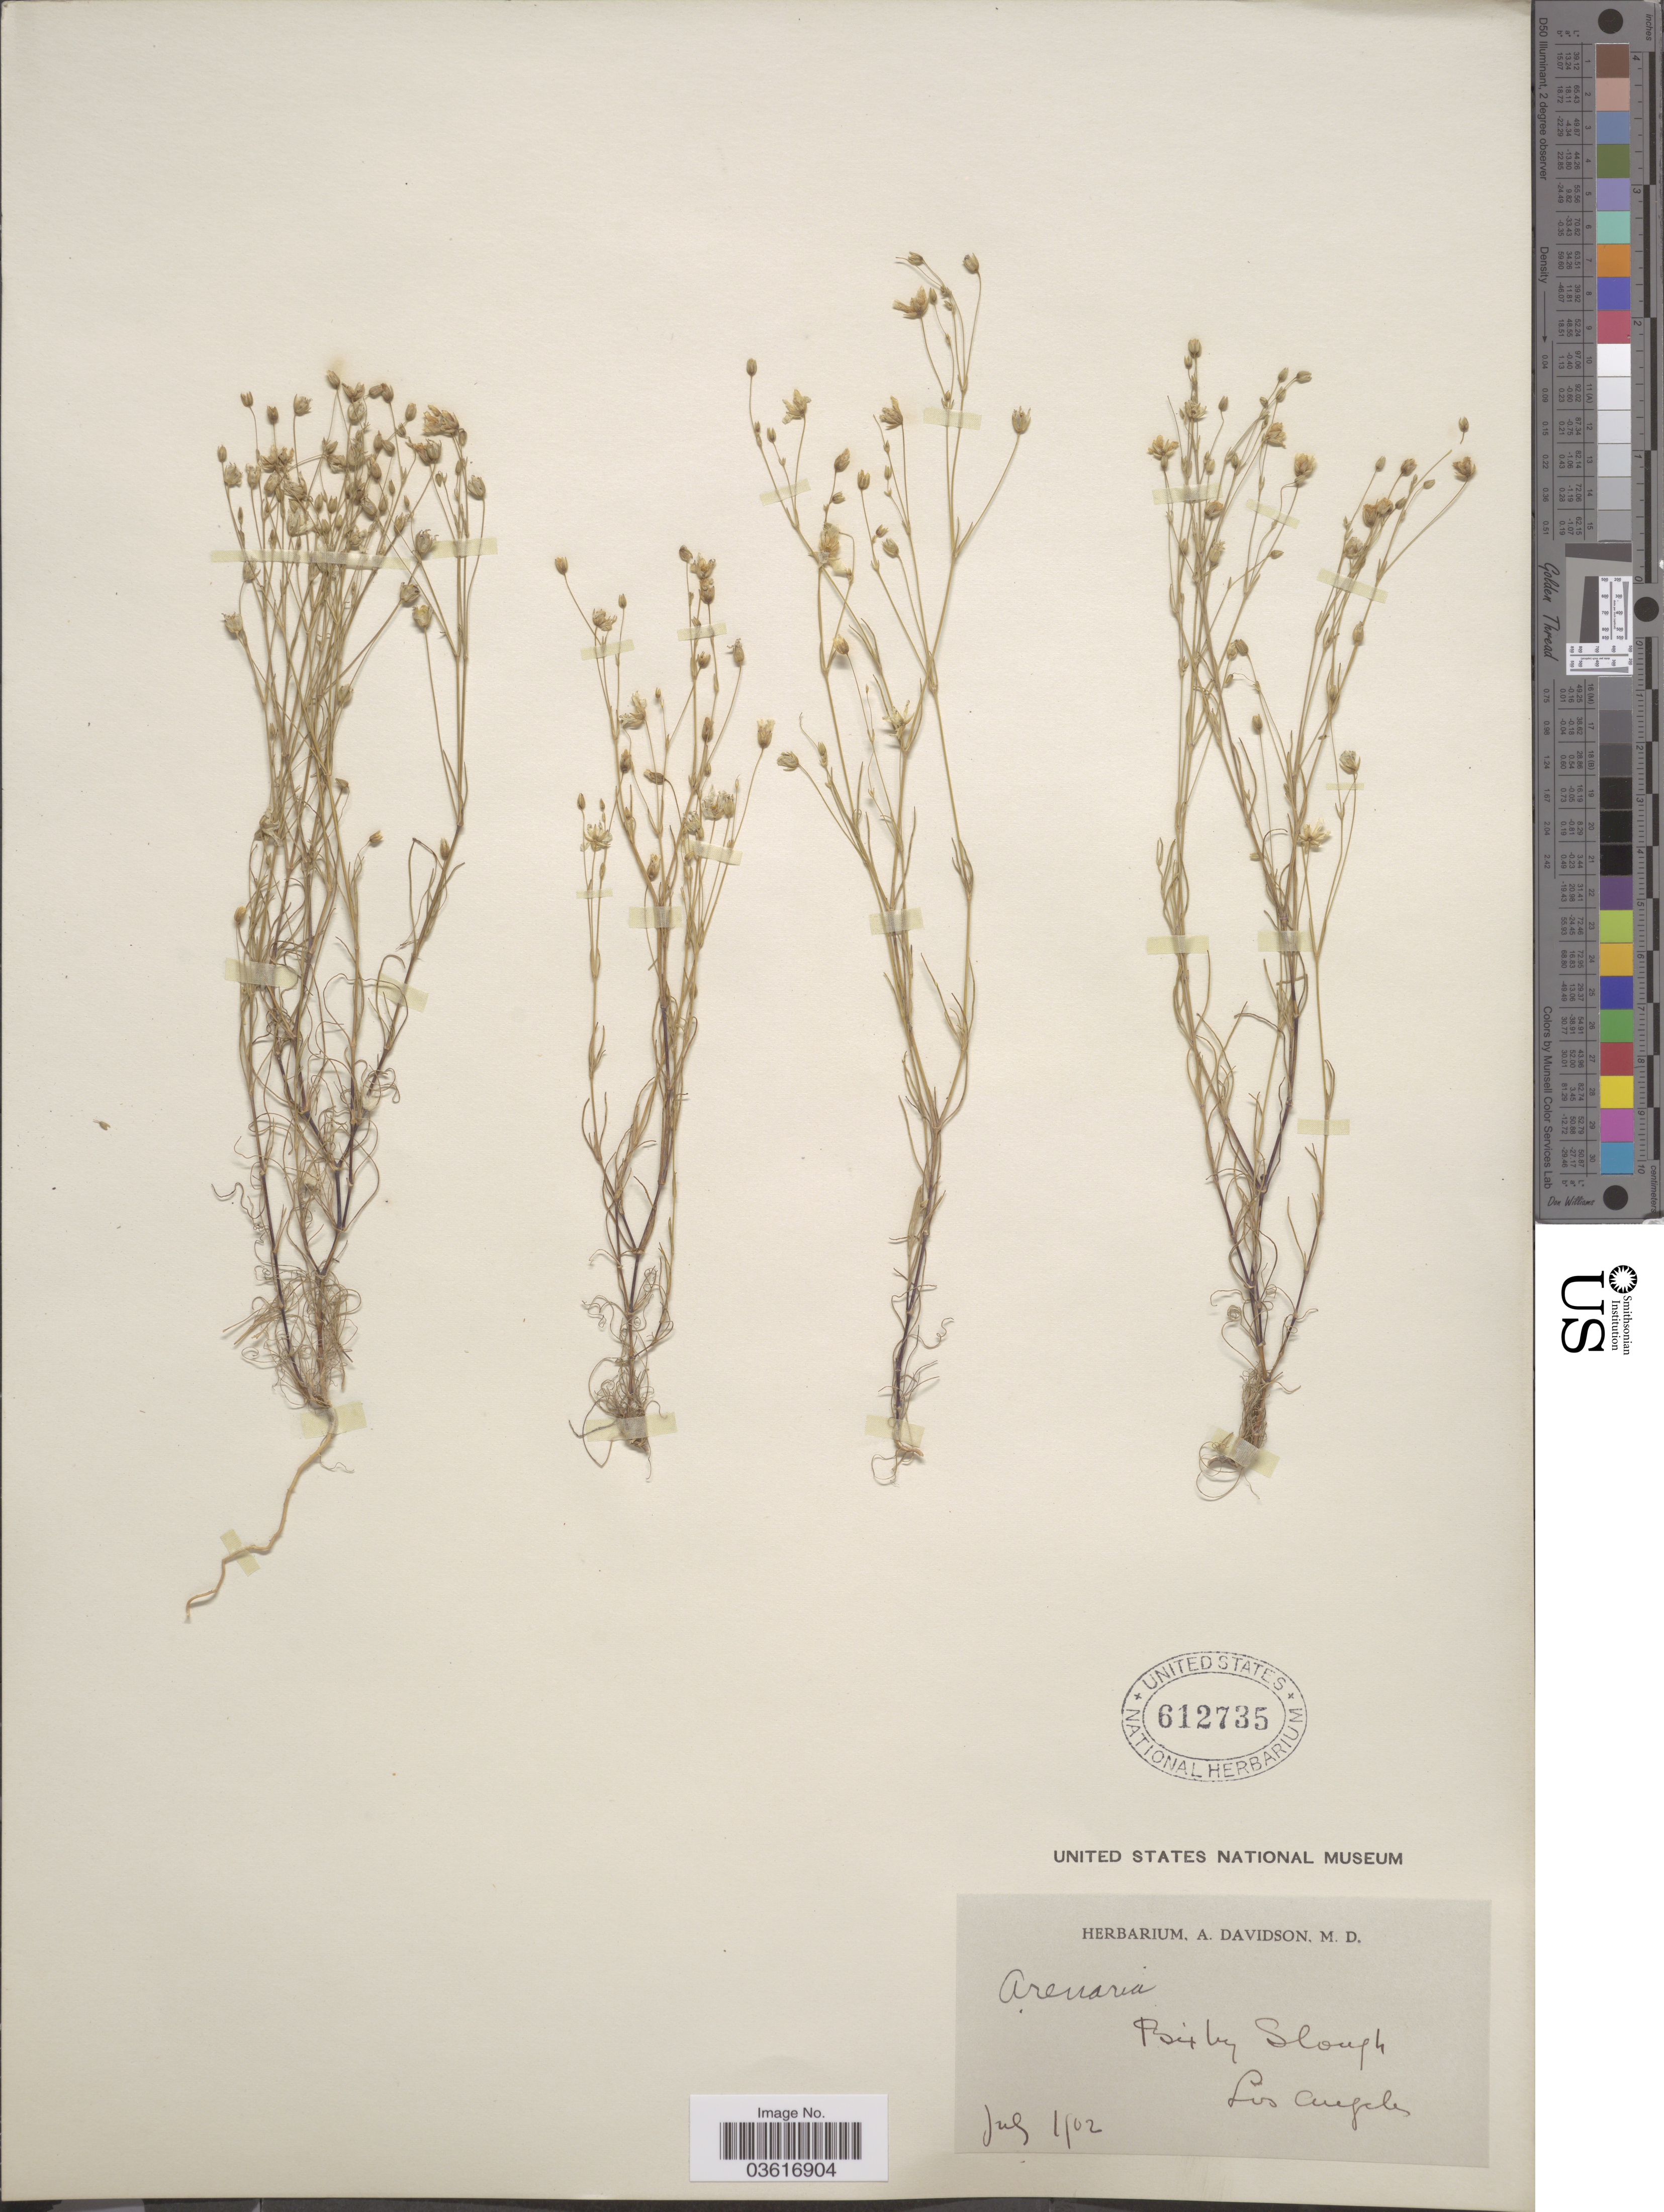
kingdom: Plantae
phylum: Tracheophyta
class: Magnoliopsida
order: Caryophyllales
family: Caryophyllaceae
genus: Minuartia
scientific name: Minuartia sp.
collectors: ex herb. A. Davidson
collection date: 1902-07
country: United States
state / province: California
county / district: Los Angeles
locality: Pixley Slough. Los Angeles.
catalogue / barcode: US 612735